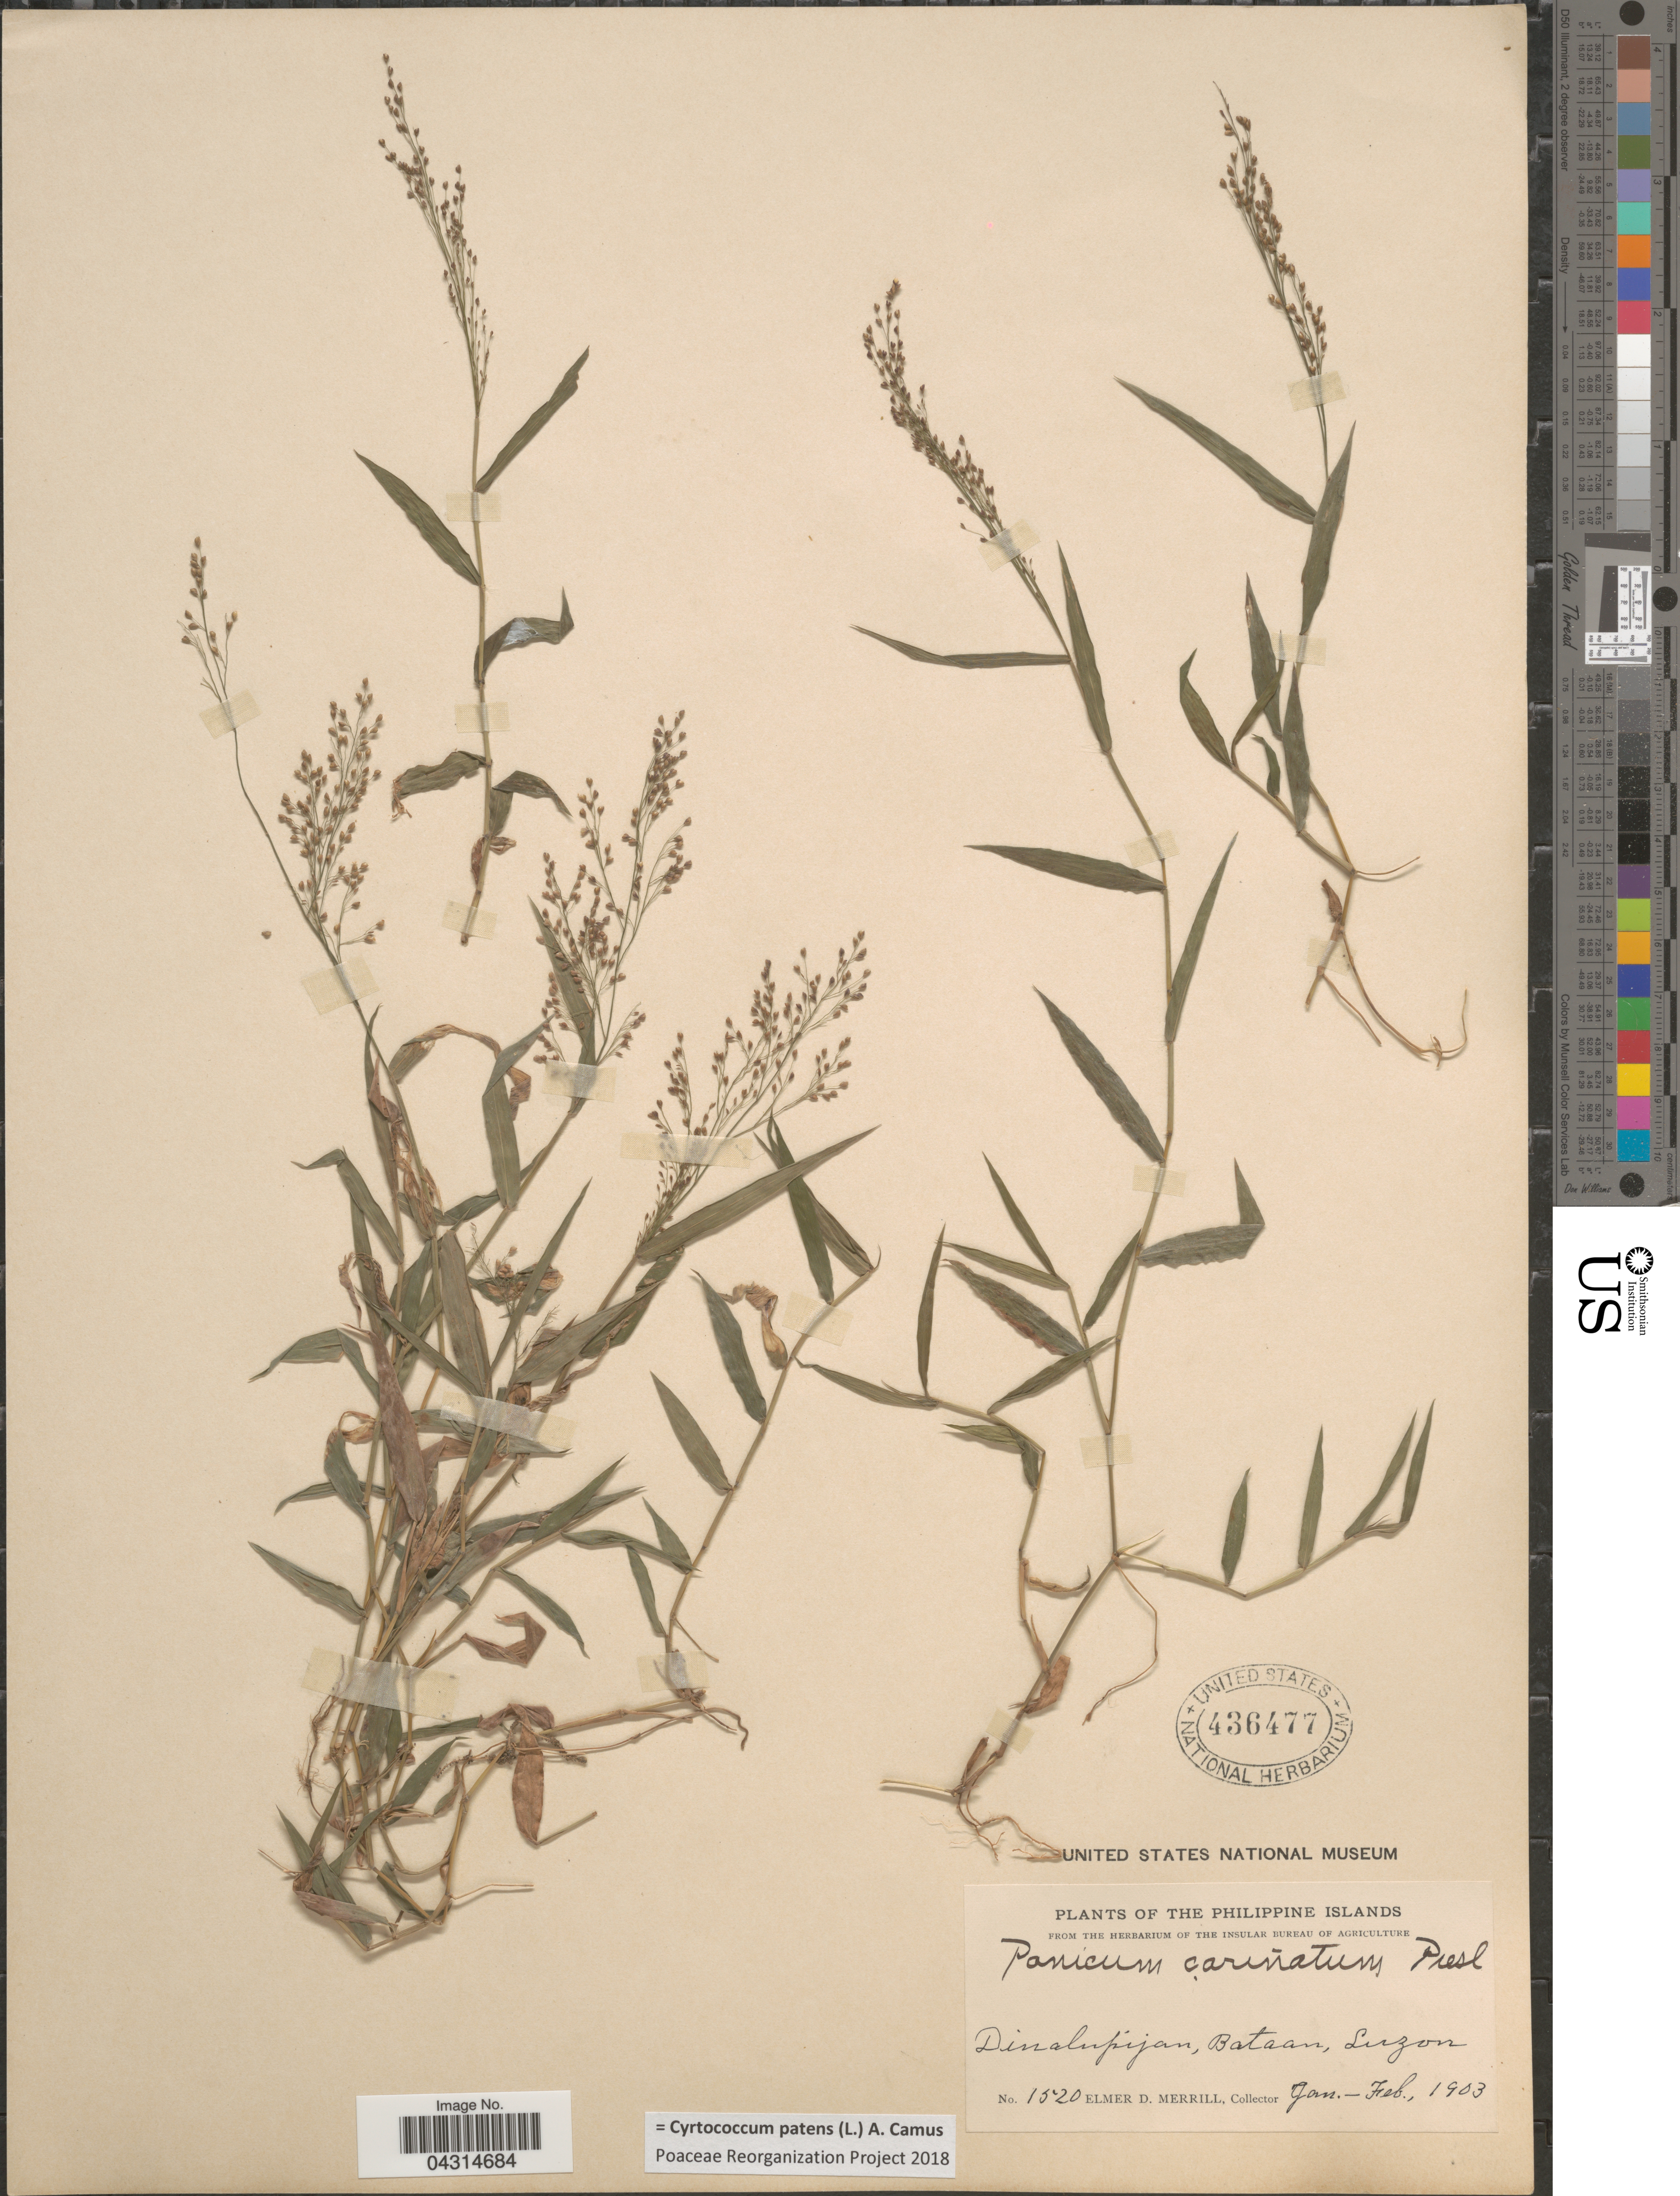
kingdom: Plantae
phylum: Tracheophyta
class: Liliopsida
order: Poales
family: Poaceae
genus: Cyrtococcum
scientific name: Cyrtococcum patens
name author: (L.) A. Camus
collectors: E. D. Merrill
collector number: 1520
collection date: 1903-01/1903-02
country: Philippines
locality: Philippine Islands. Dinalupijan, Bataan, Luzon.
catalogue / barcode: US 436477